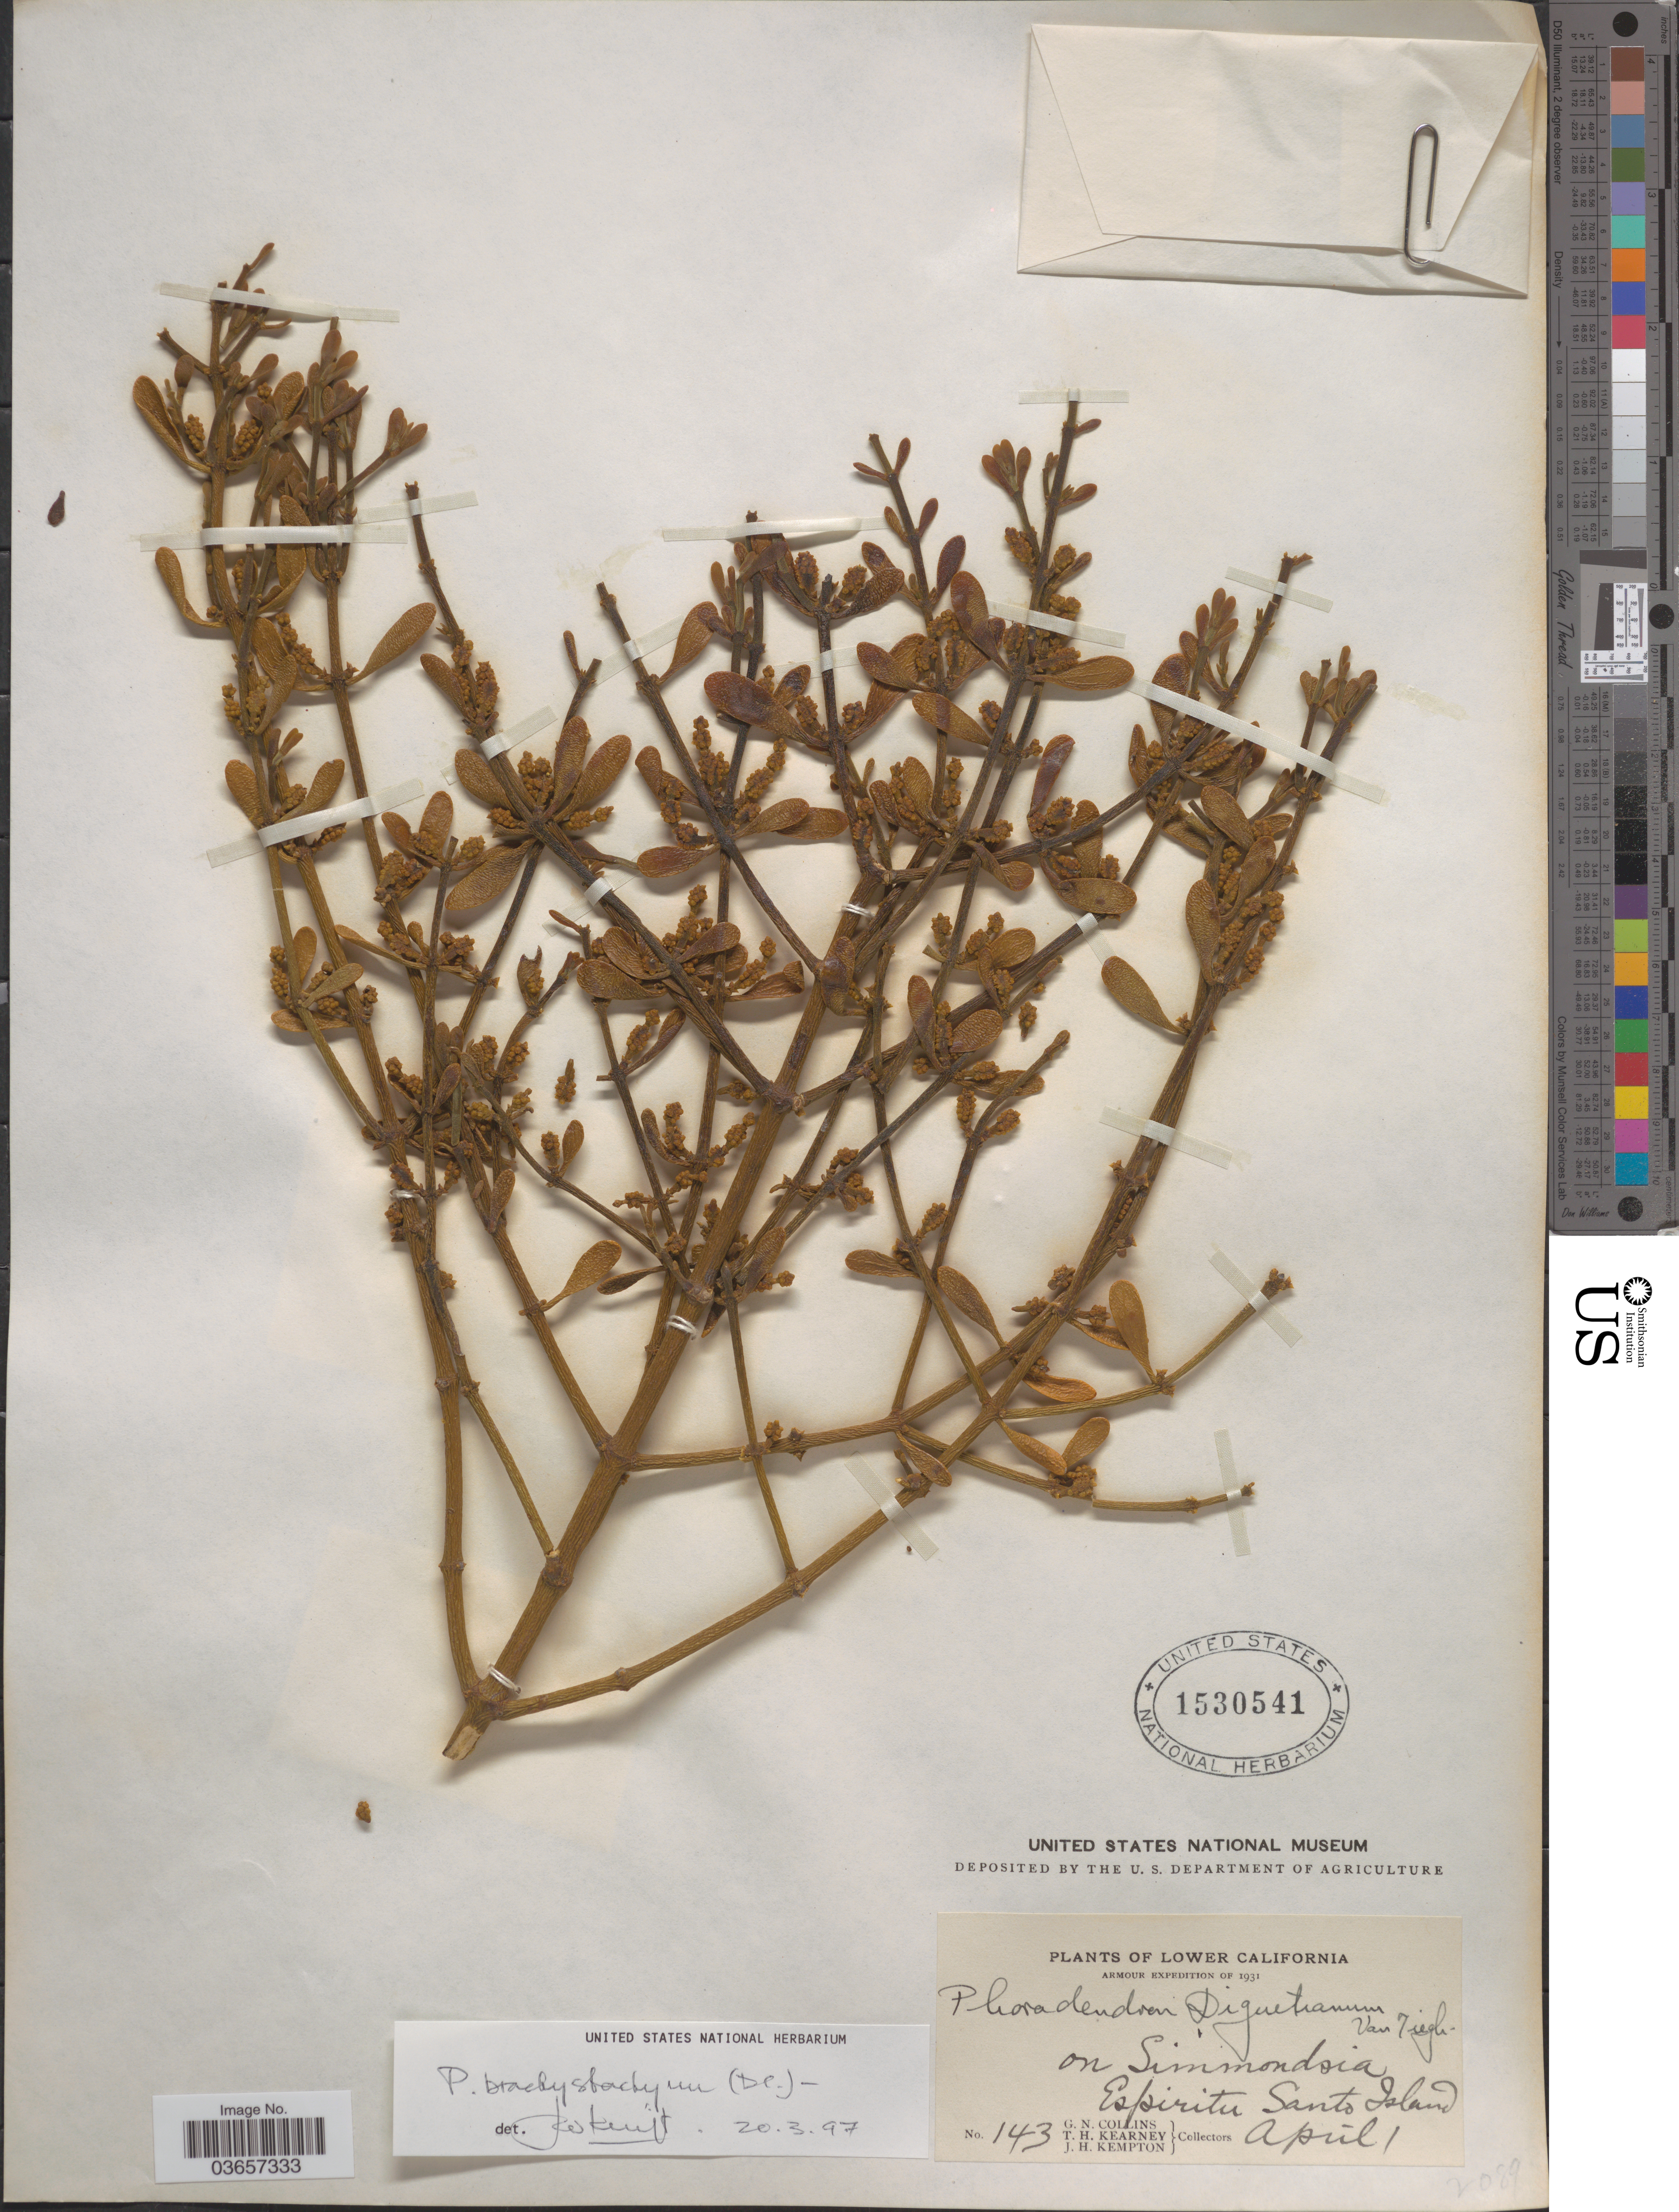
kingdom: Plantae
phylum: Tracheophyta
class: Magnoliopsida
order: Santalales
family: Viscaceae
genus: Phoradendron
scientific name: Phoradendron brachystachyum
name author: (DC.) Oliv.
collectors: G. Collins, T. H. Kearney & J. H. Kempton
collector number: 143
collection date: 1931-04-01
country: Mexico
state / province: Baja California Norte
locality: Lower California. On Simmondsia. Espiritu Santo Island.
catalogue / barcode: US 1530541